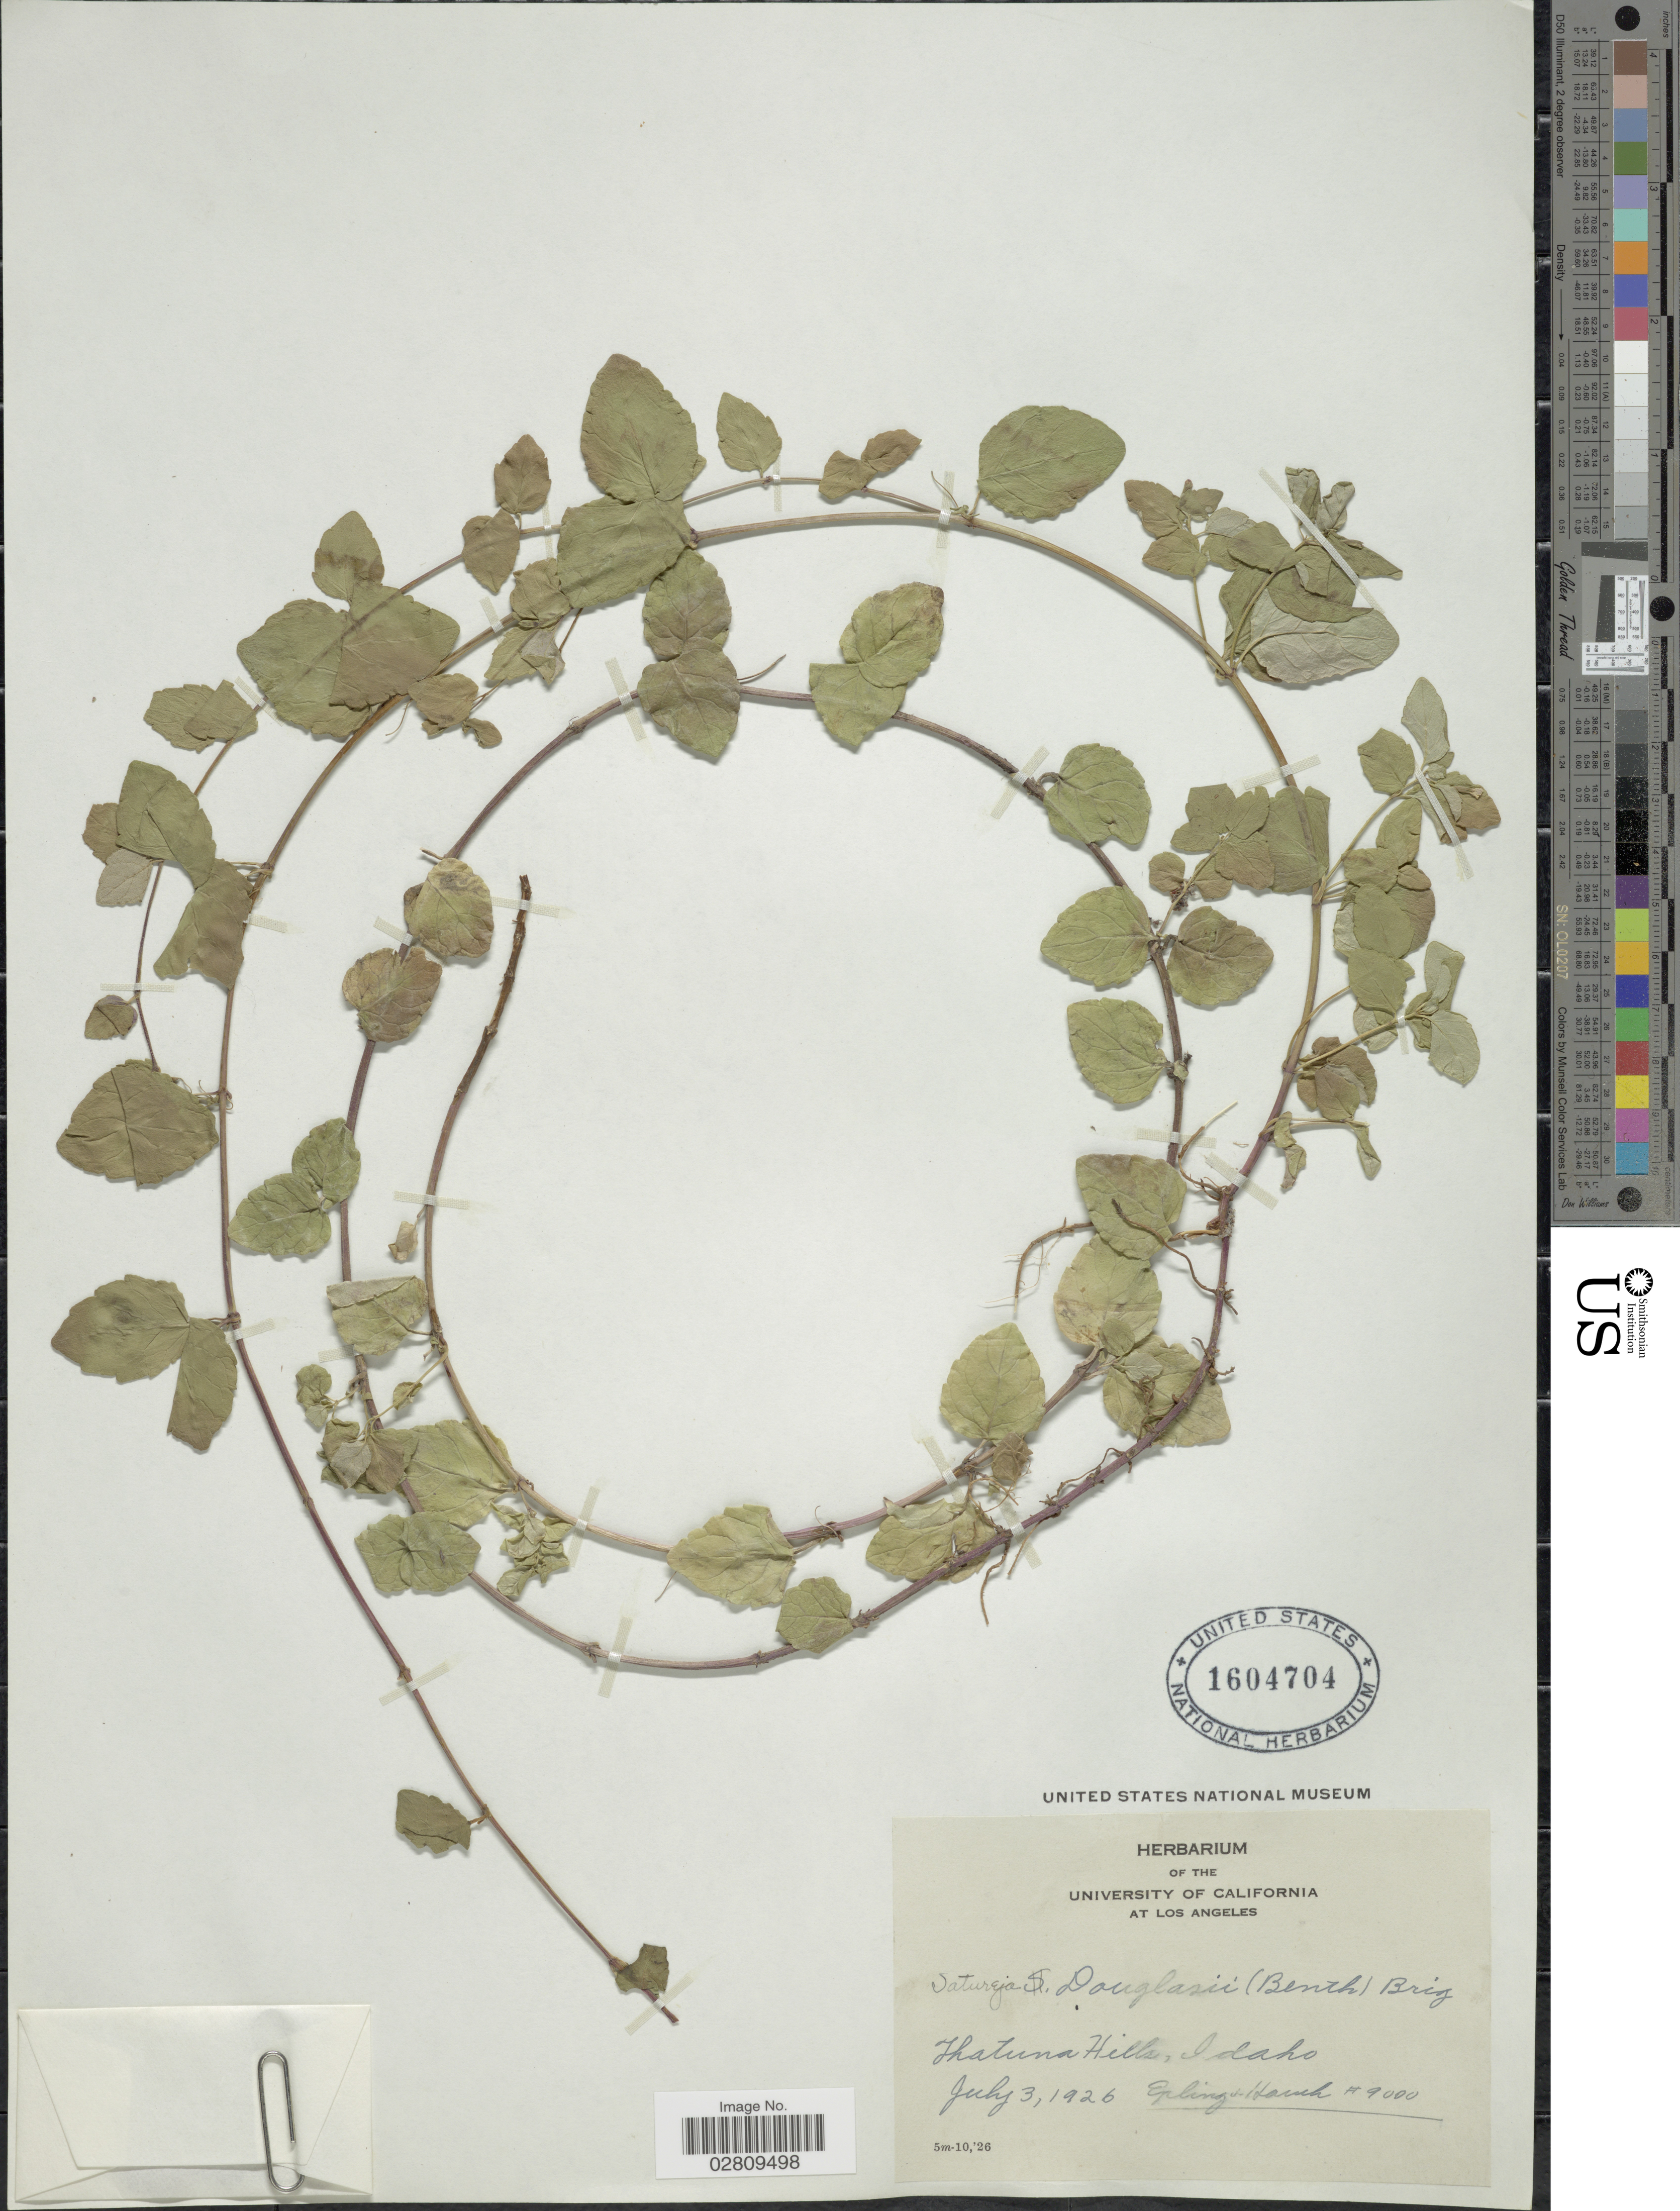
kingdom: Plantae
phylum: Tracheophyta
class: Magnoliopsida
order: Lamiales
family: Lamiaceae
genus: Micromeria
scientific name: Micromeria douglasii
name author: Benth.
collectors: -- Epling & -. Hauch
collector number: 9000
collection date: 1926-07-03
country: United States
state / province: Idaho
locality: Thatuna Hills.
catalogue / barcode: US 1604704